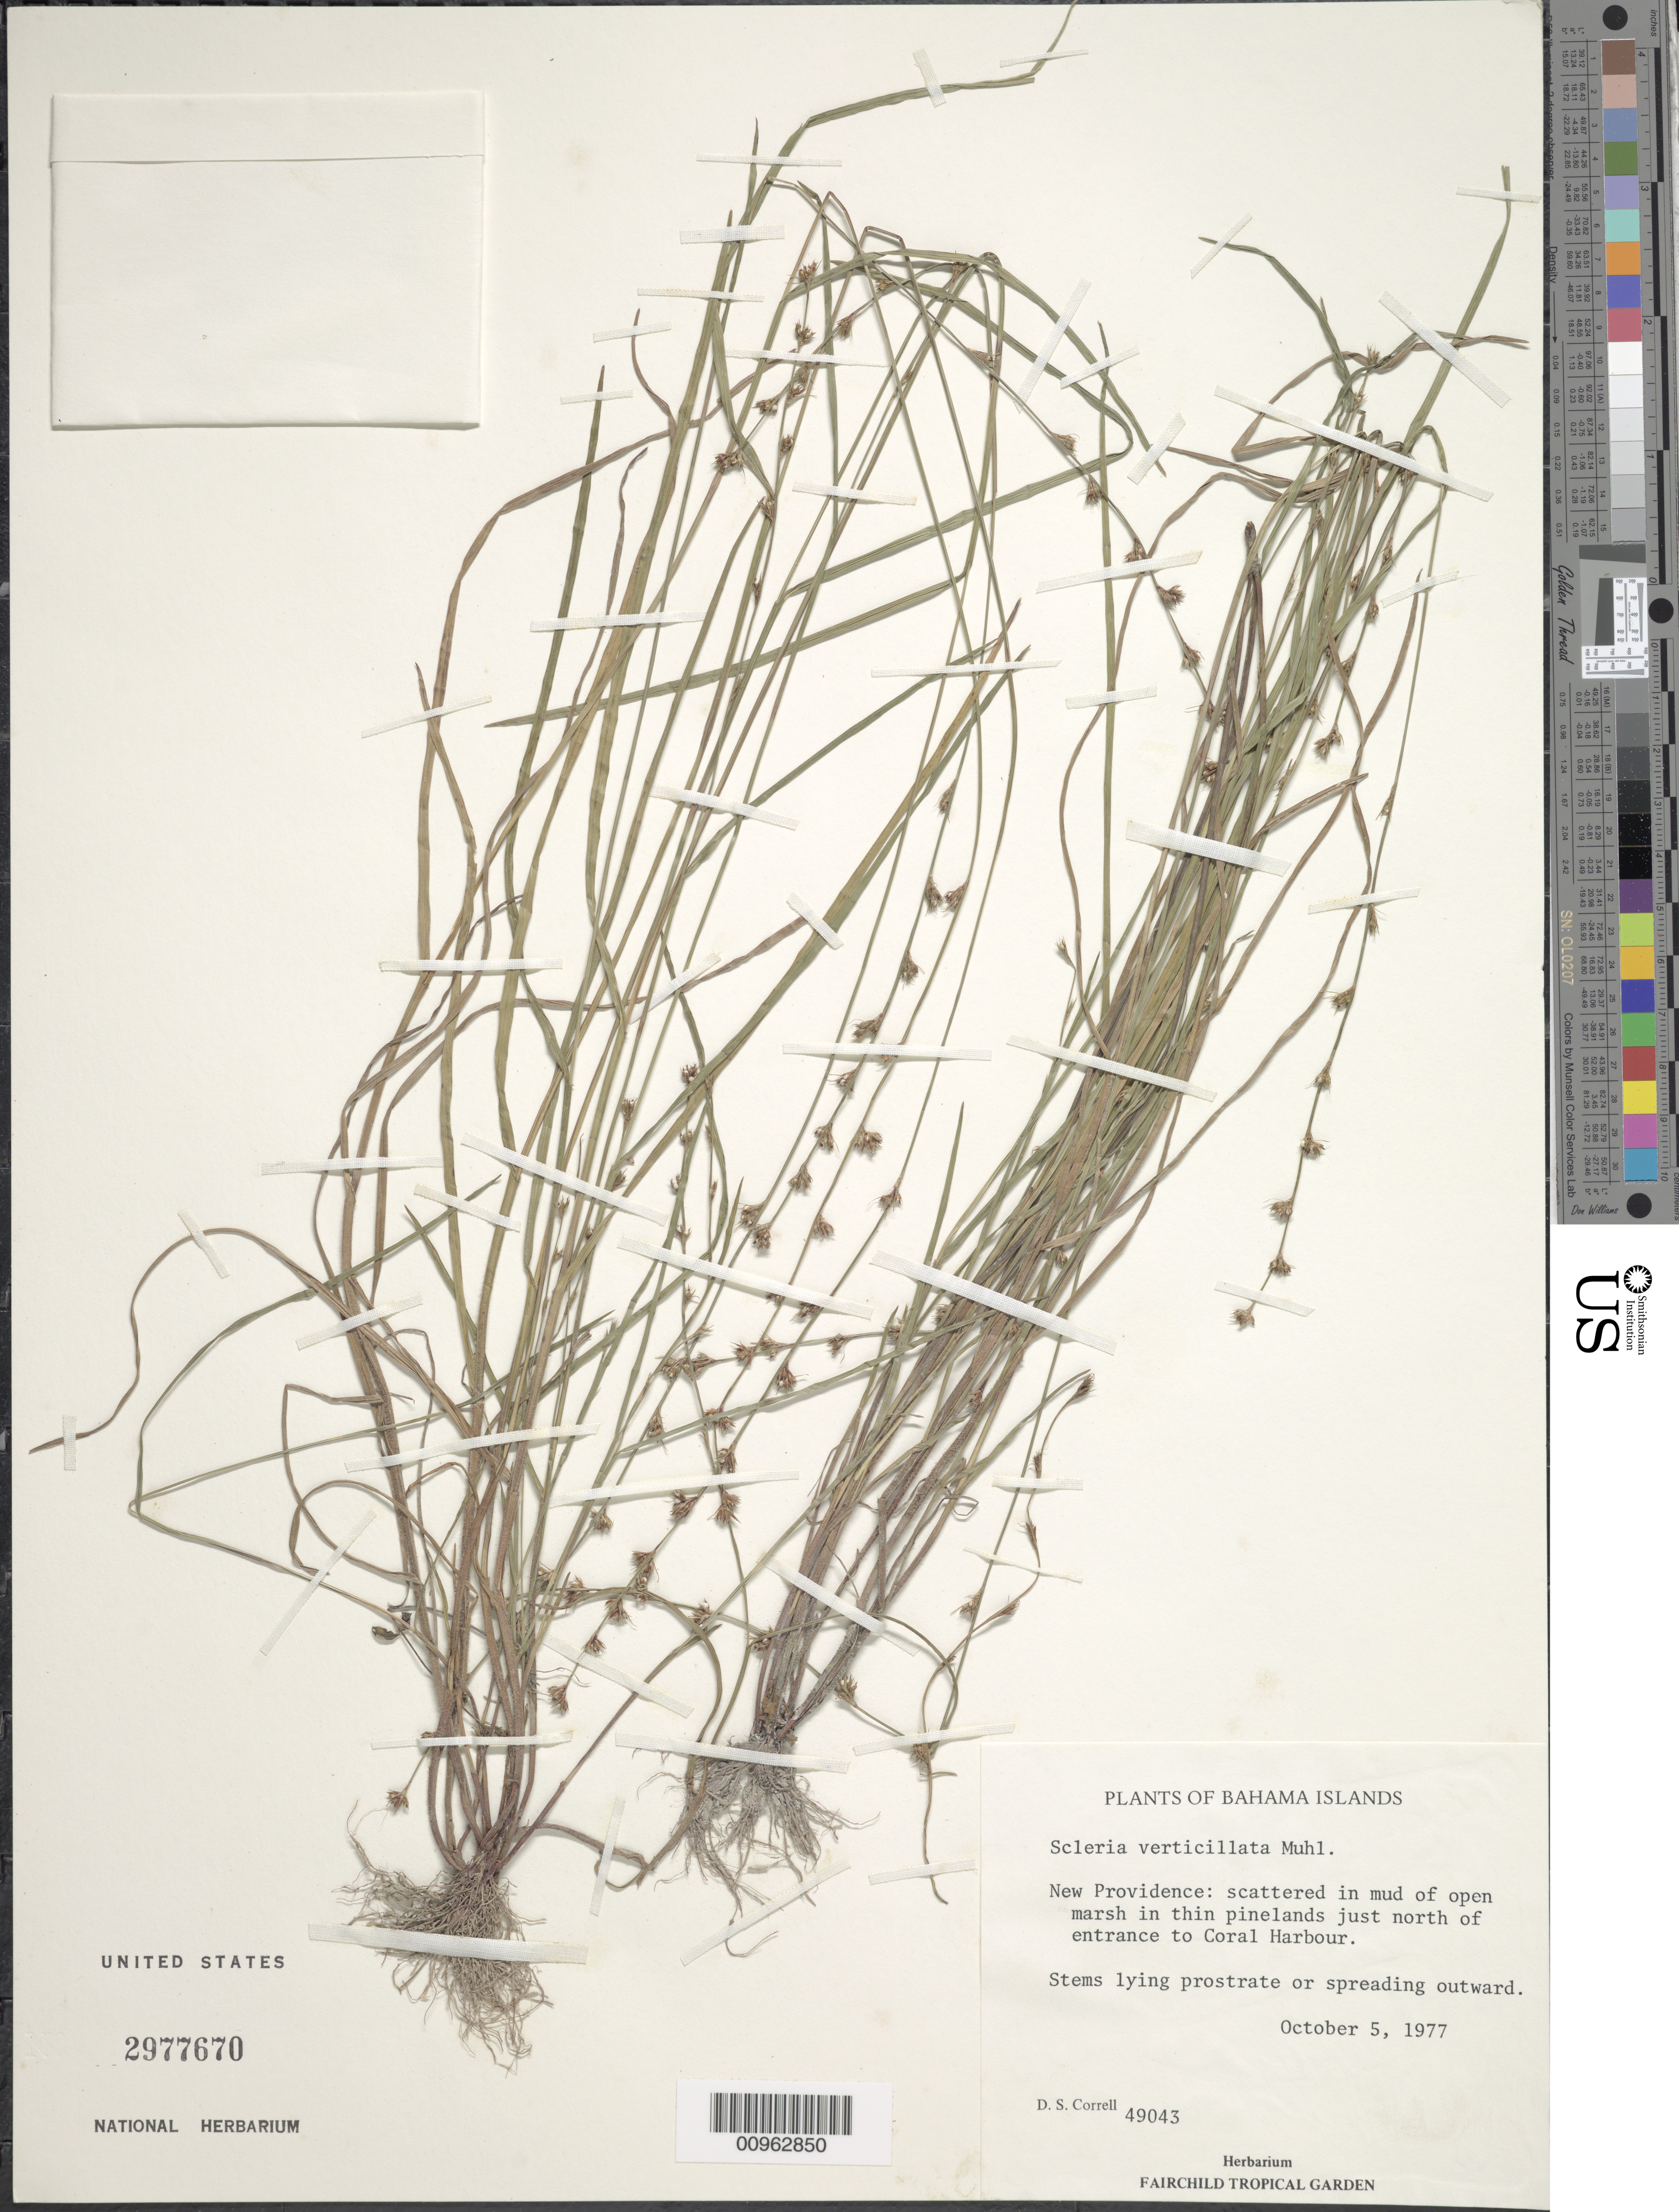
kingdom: Plantae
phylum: Tracheophyta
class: Liliopsida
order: Poales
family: Cyperaceae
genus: Scleria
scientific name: Scleria verticillata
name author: Muhl. ex Willd.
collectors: D. S. Correll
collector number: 49043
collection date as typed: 05 Oct 1977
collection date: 1977-10-05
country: Bahamas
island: New Providence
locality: Just north of entrance to Coral Harbour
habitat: Scattered in mud of open marsh in thin pinelands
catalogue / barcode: US 2977670